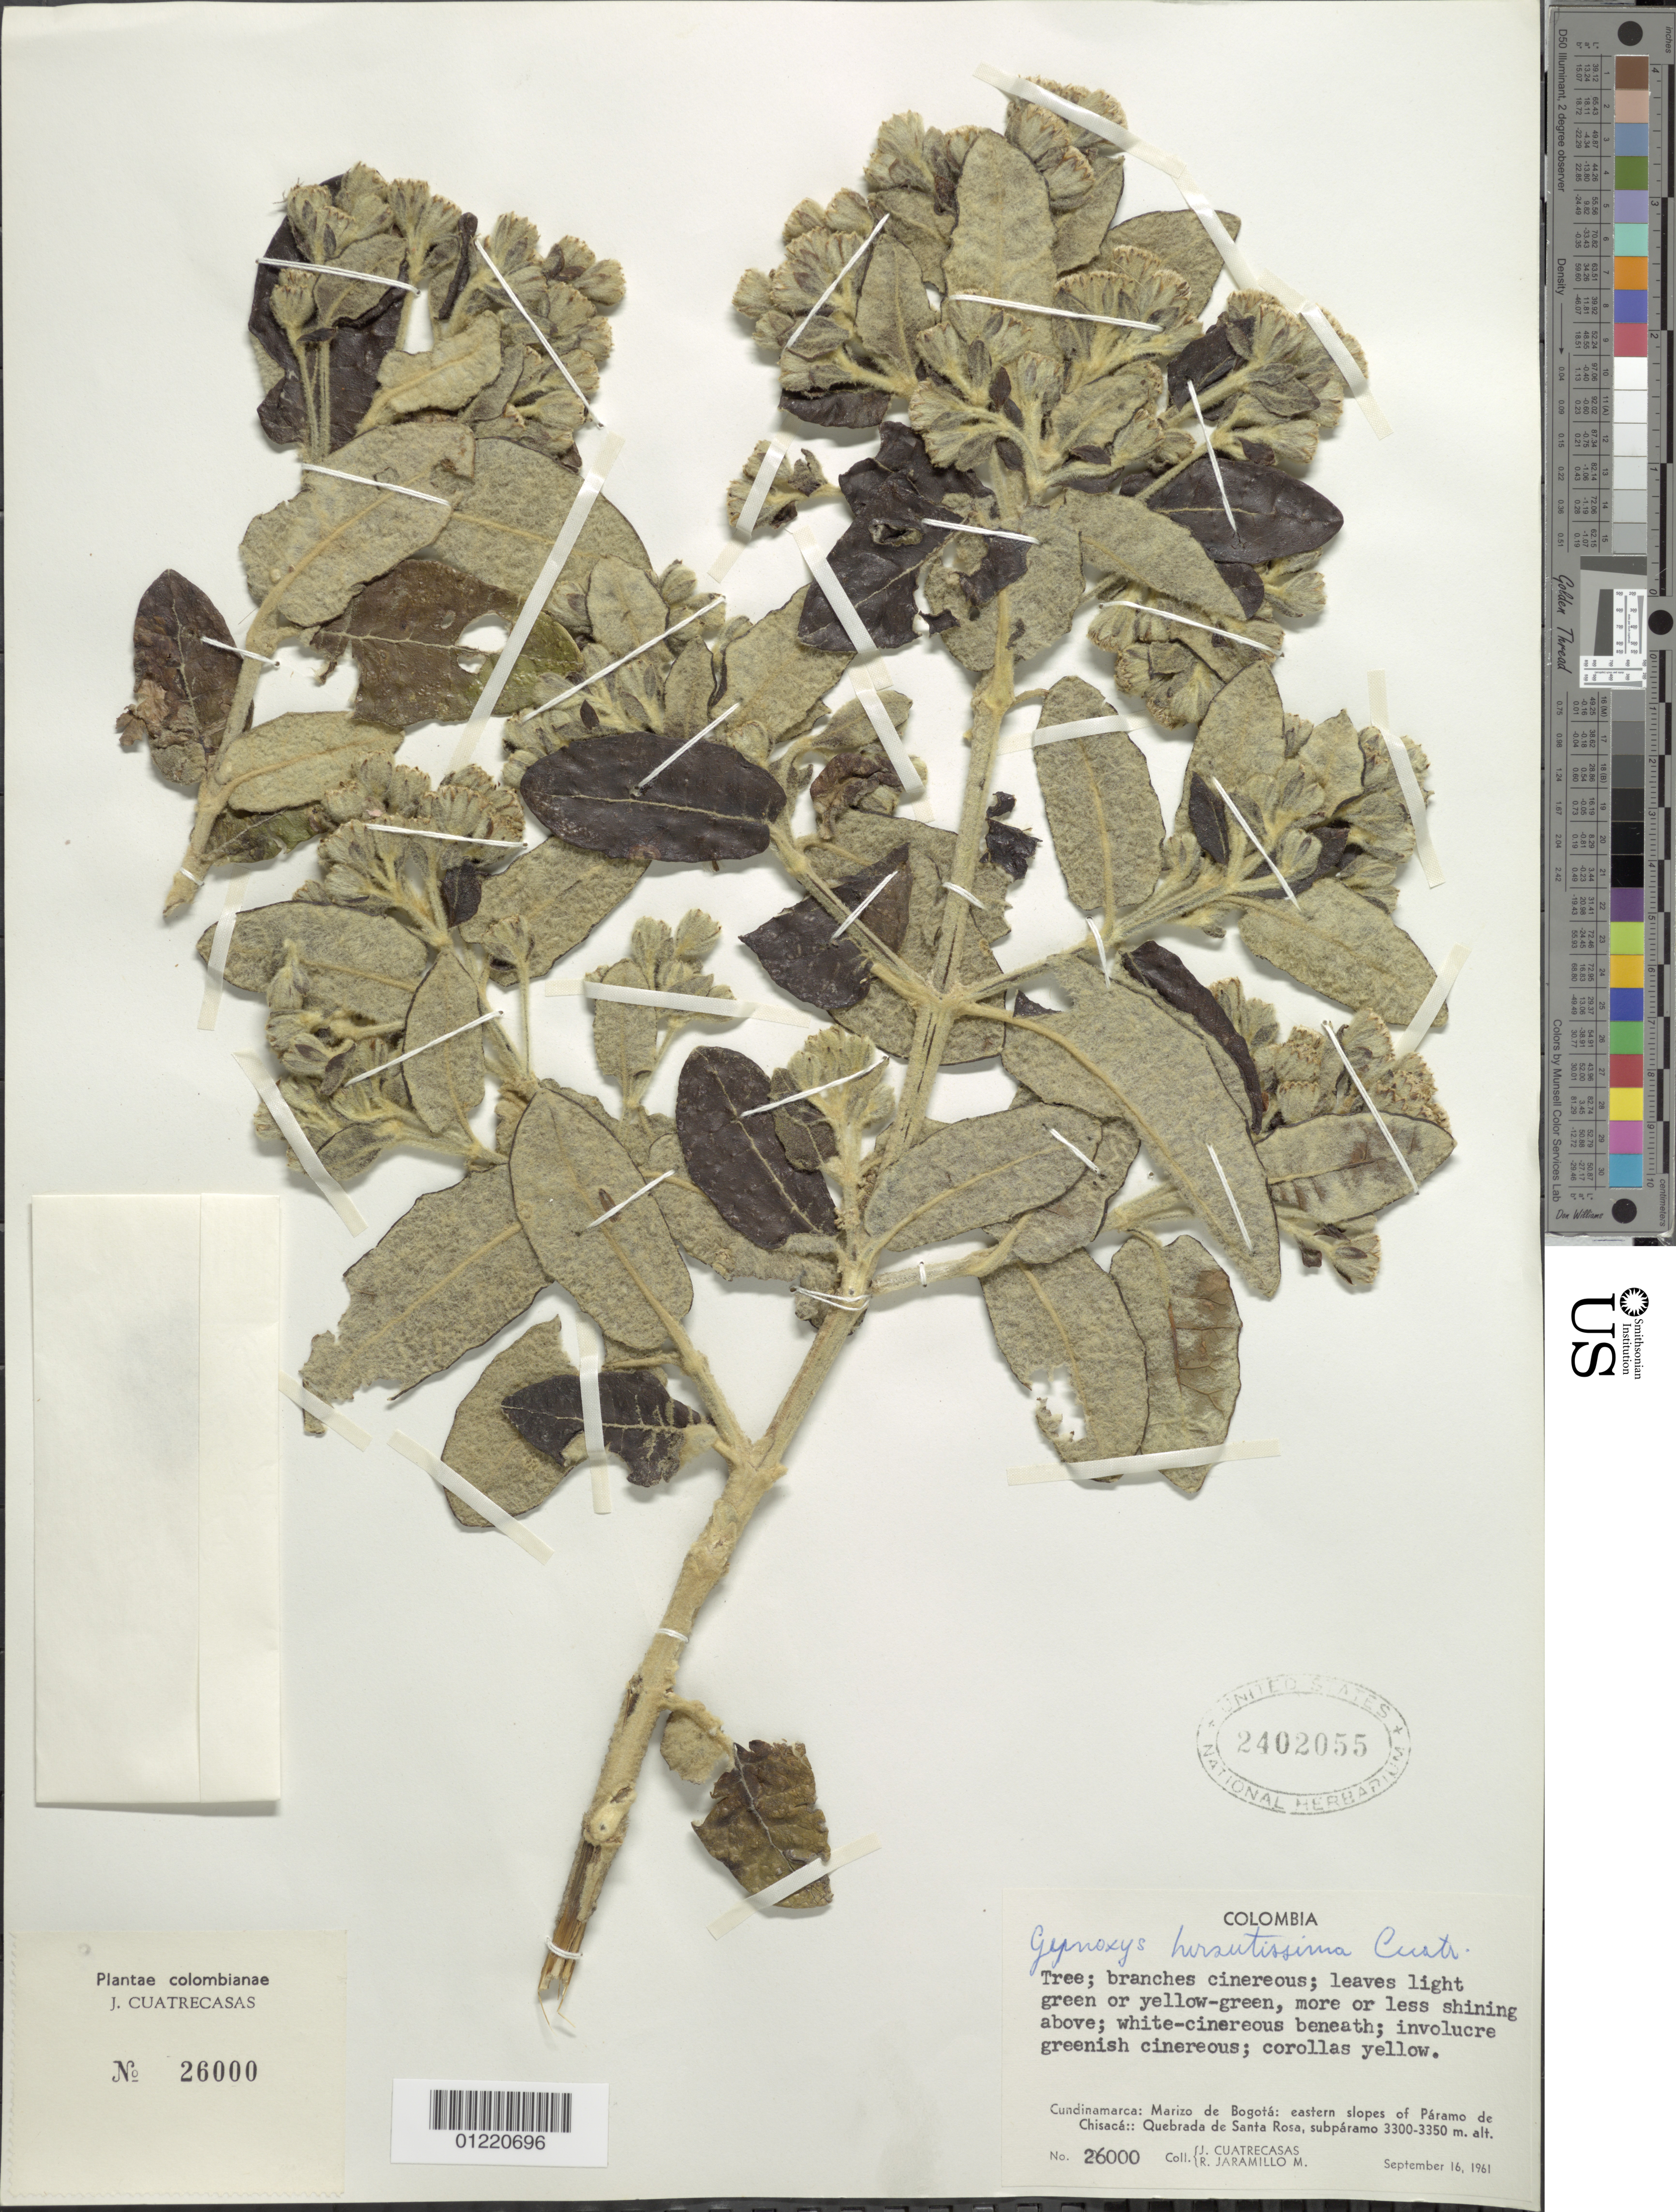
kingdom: Plantae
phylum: Tracheophyta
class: Magnoliopsida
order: Asterales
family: Asteraceae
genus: Gynoxys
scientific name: Gynoxys hirsutissima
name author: Cuatrec.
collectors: J. Cuatrecasas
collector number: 26000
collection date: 1961-09-16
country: Colombia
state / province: Cundinamarca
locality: Marizo de Bogotá: eastern slopes of Páramo de Chisacá:: Quebrada de Santa Rosa, subpáramo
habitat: subparamo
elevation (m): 3300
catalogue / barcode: US 2402055